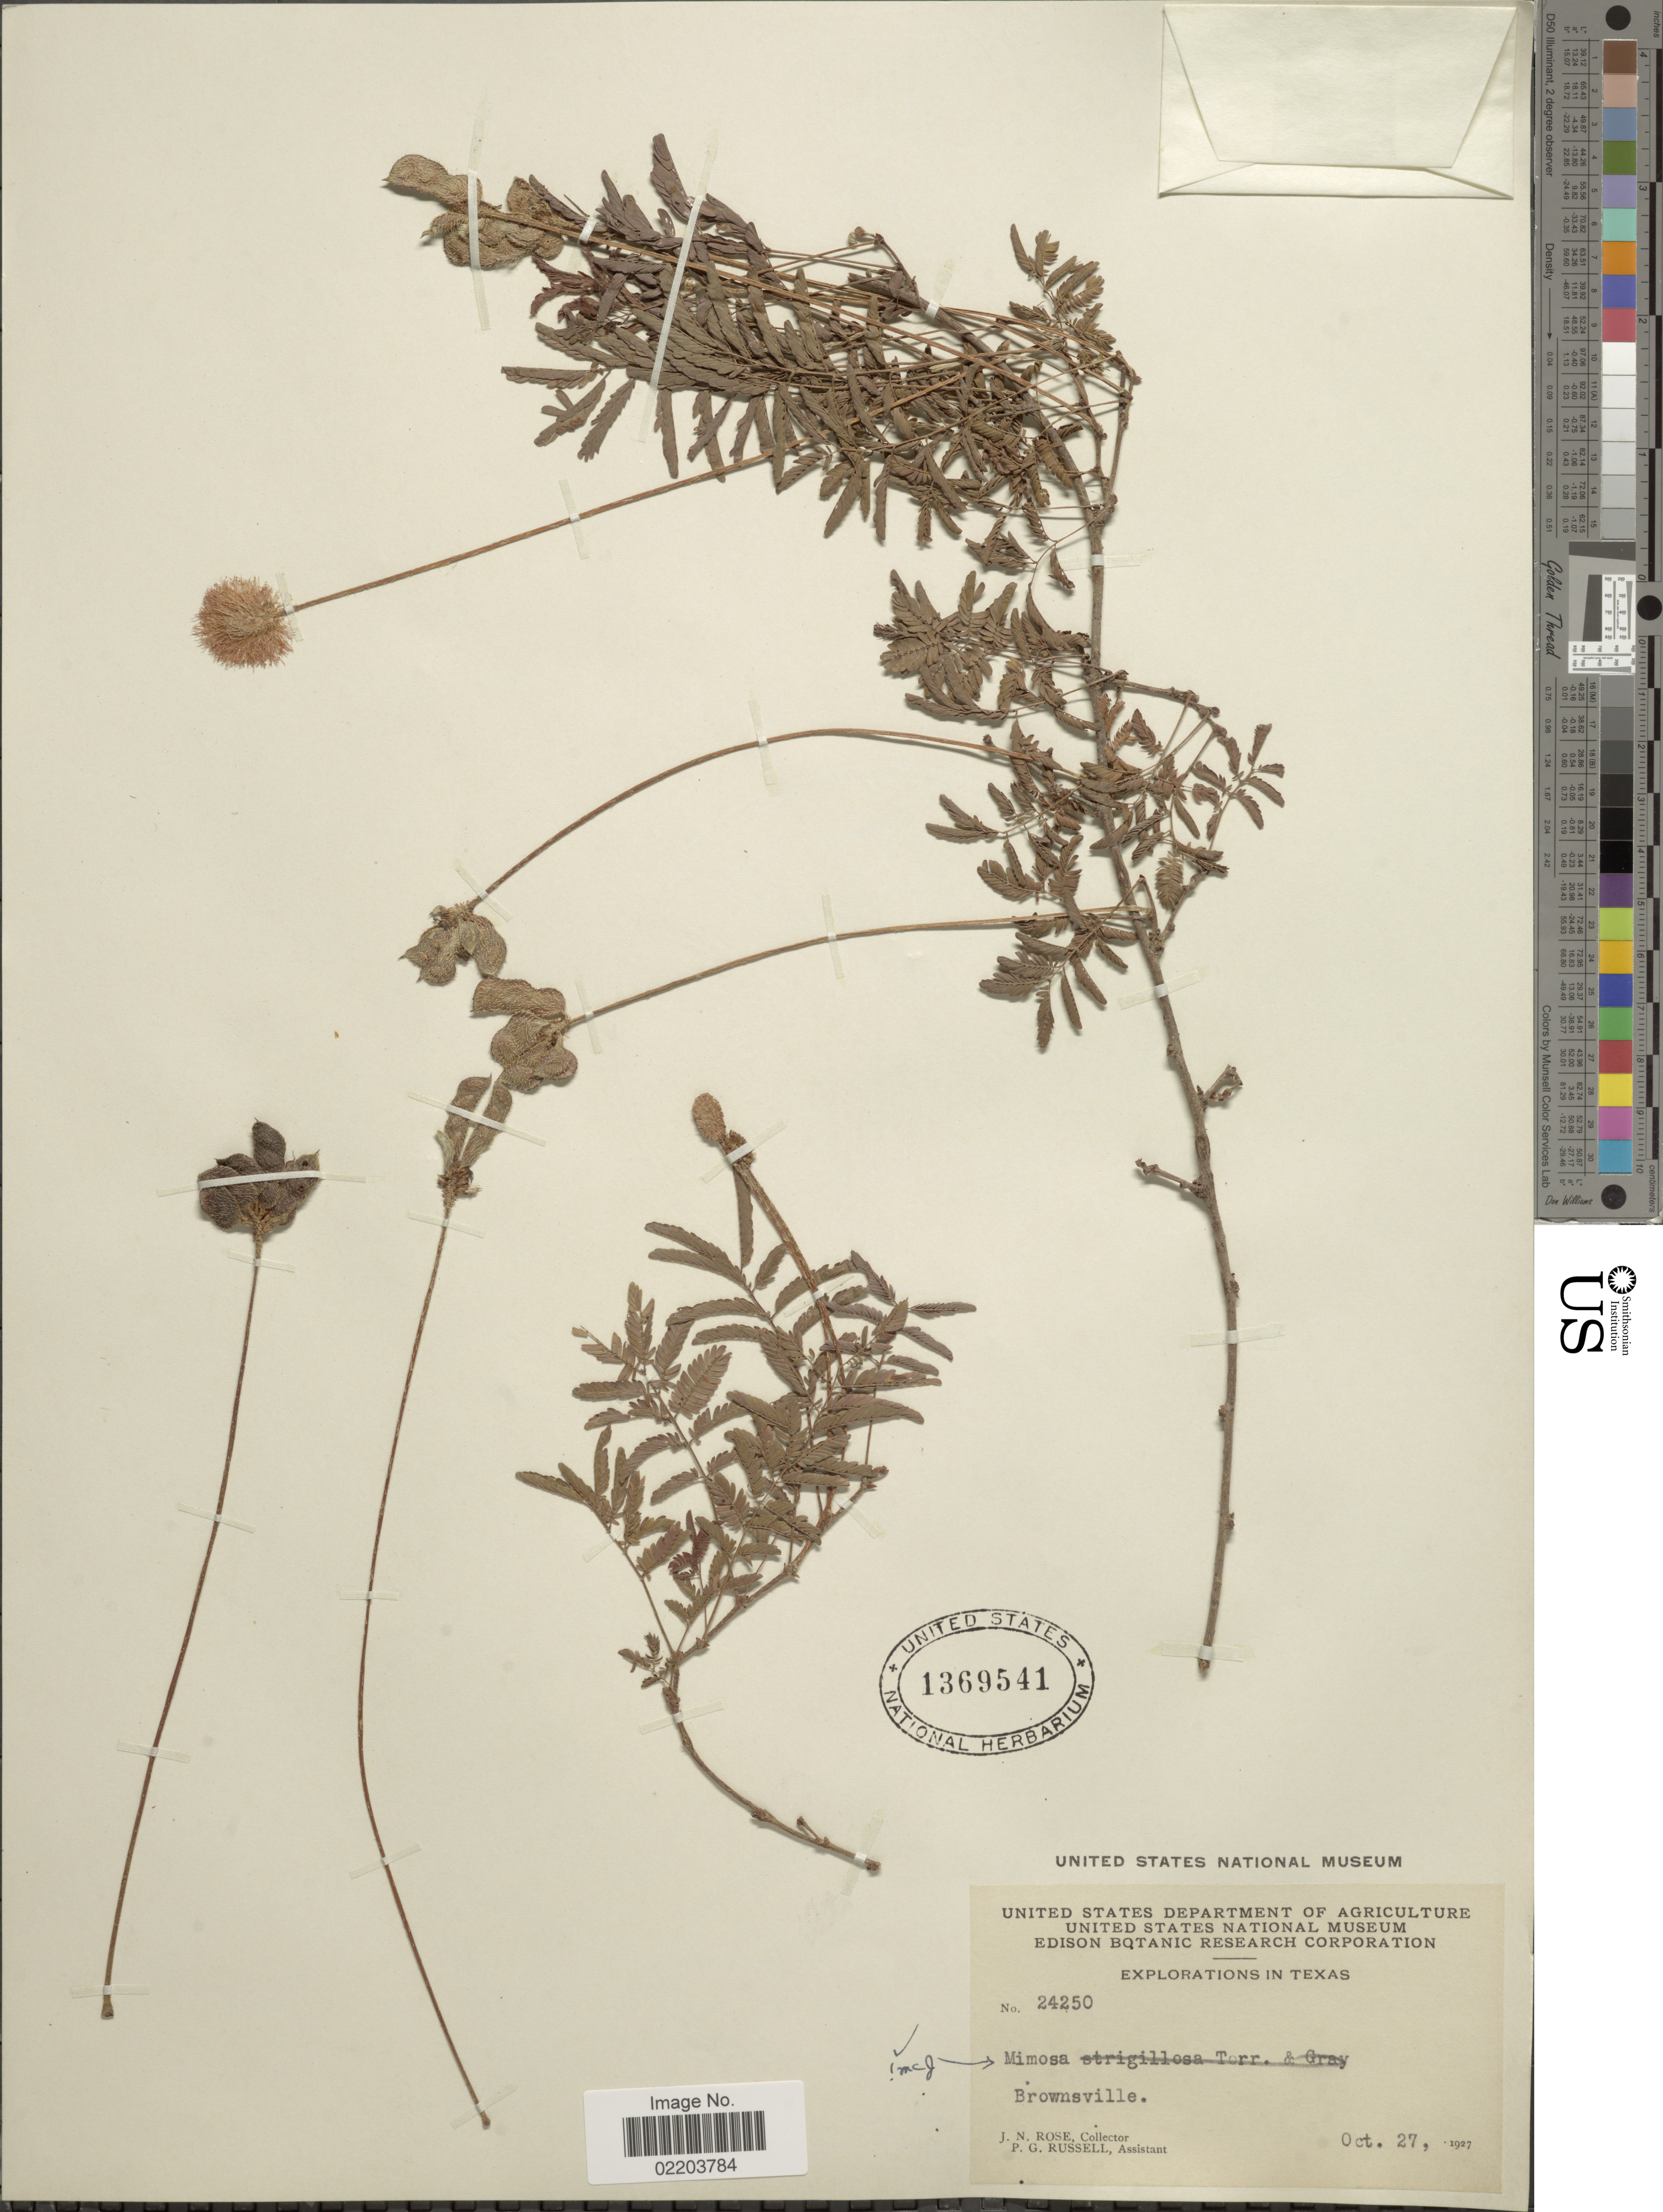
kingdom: Plantae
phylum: Tracheophyta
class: Magnoliopsida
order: Fabales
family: Fabaceae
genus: Mimosa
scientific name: Mimosa strigillosa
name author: Torr. & A. Gray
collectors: J. N. Rose & P. G. Russell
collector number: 24250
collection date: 1927-10-27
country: United States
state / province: Texas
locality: Brownsville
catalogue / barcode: US 1369541